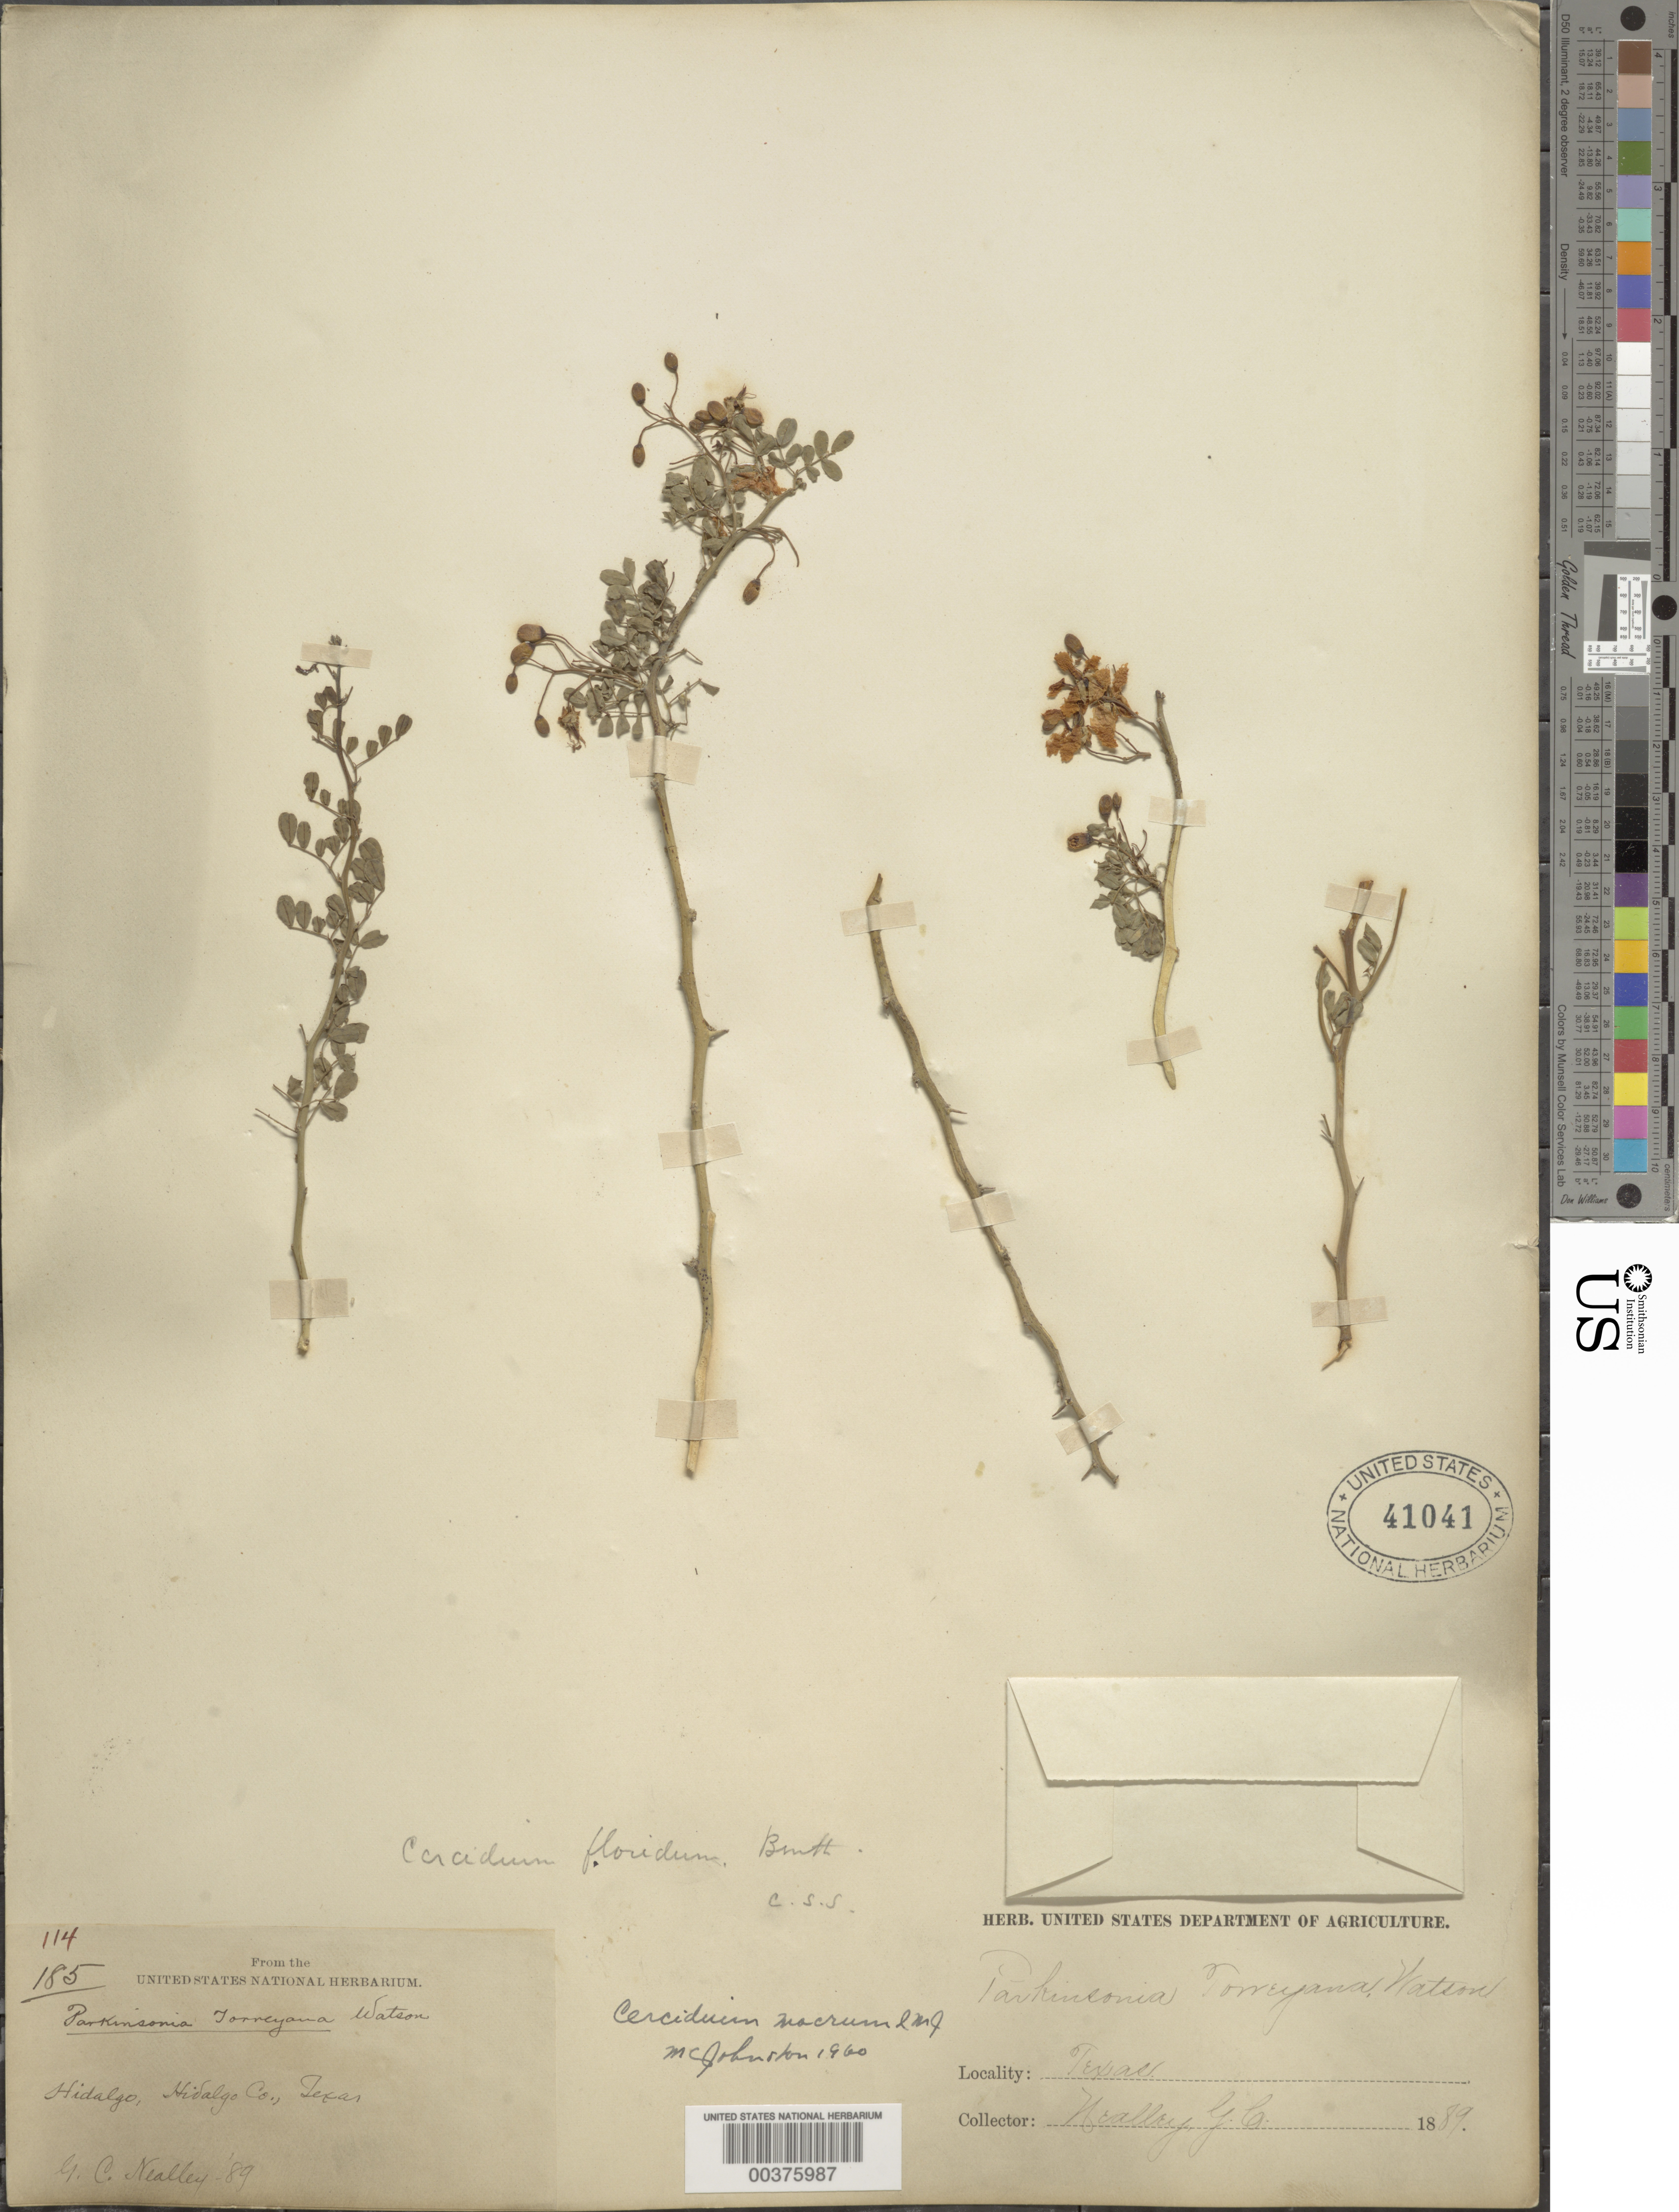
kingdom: Plantae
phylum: Tracheophyta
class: Magnoliopsida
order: Fabales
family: Fabaceae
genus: Parkinsonia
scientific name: Parkinsonia texana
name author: (A. Gray) S. Watson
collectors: G. C. Nealley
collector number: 185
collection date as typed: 1889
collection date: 1889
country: United States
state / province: Texas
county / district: Hidalgo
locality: Hidalgo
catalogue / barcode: US 41041